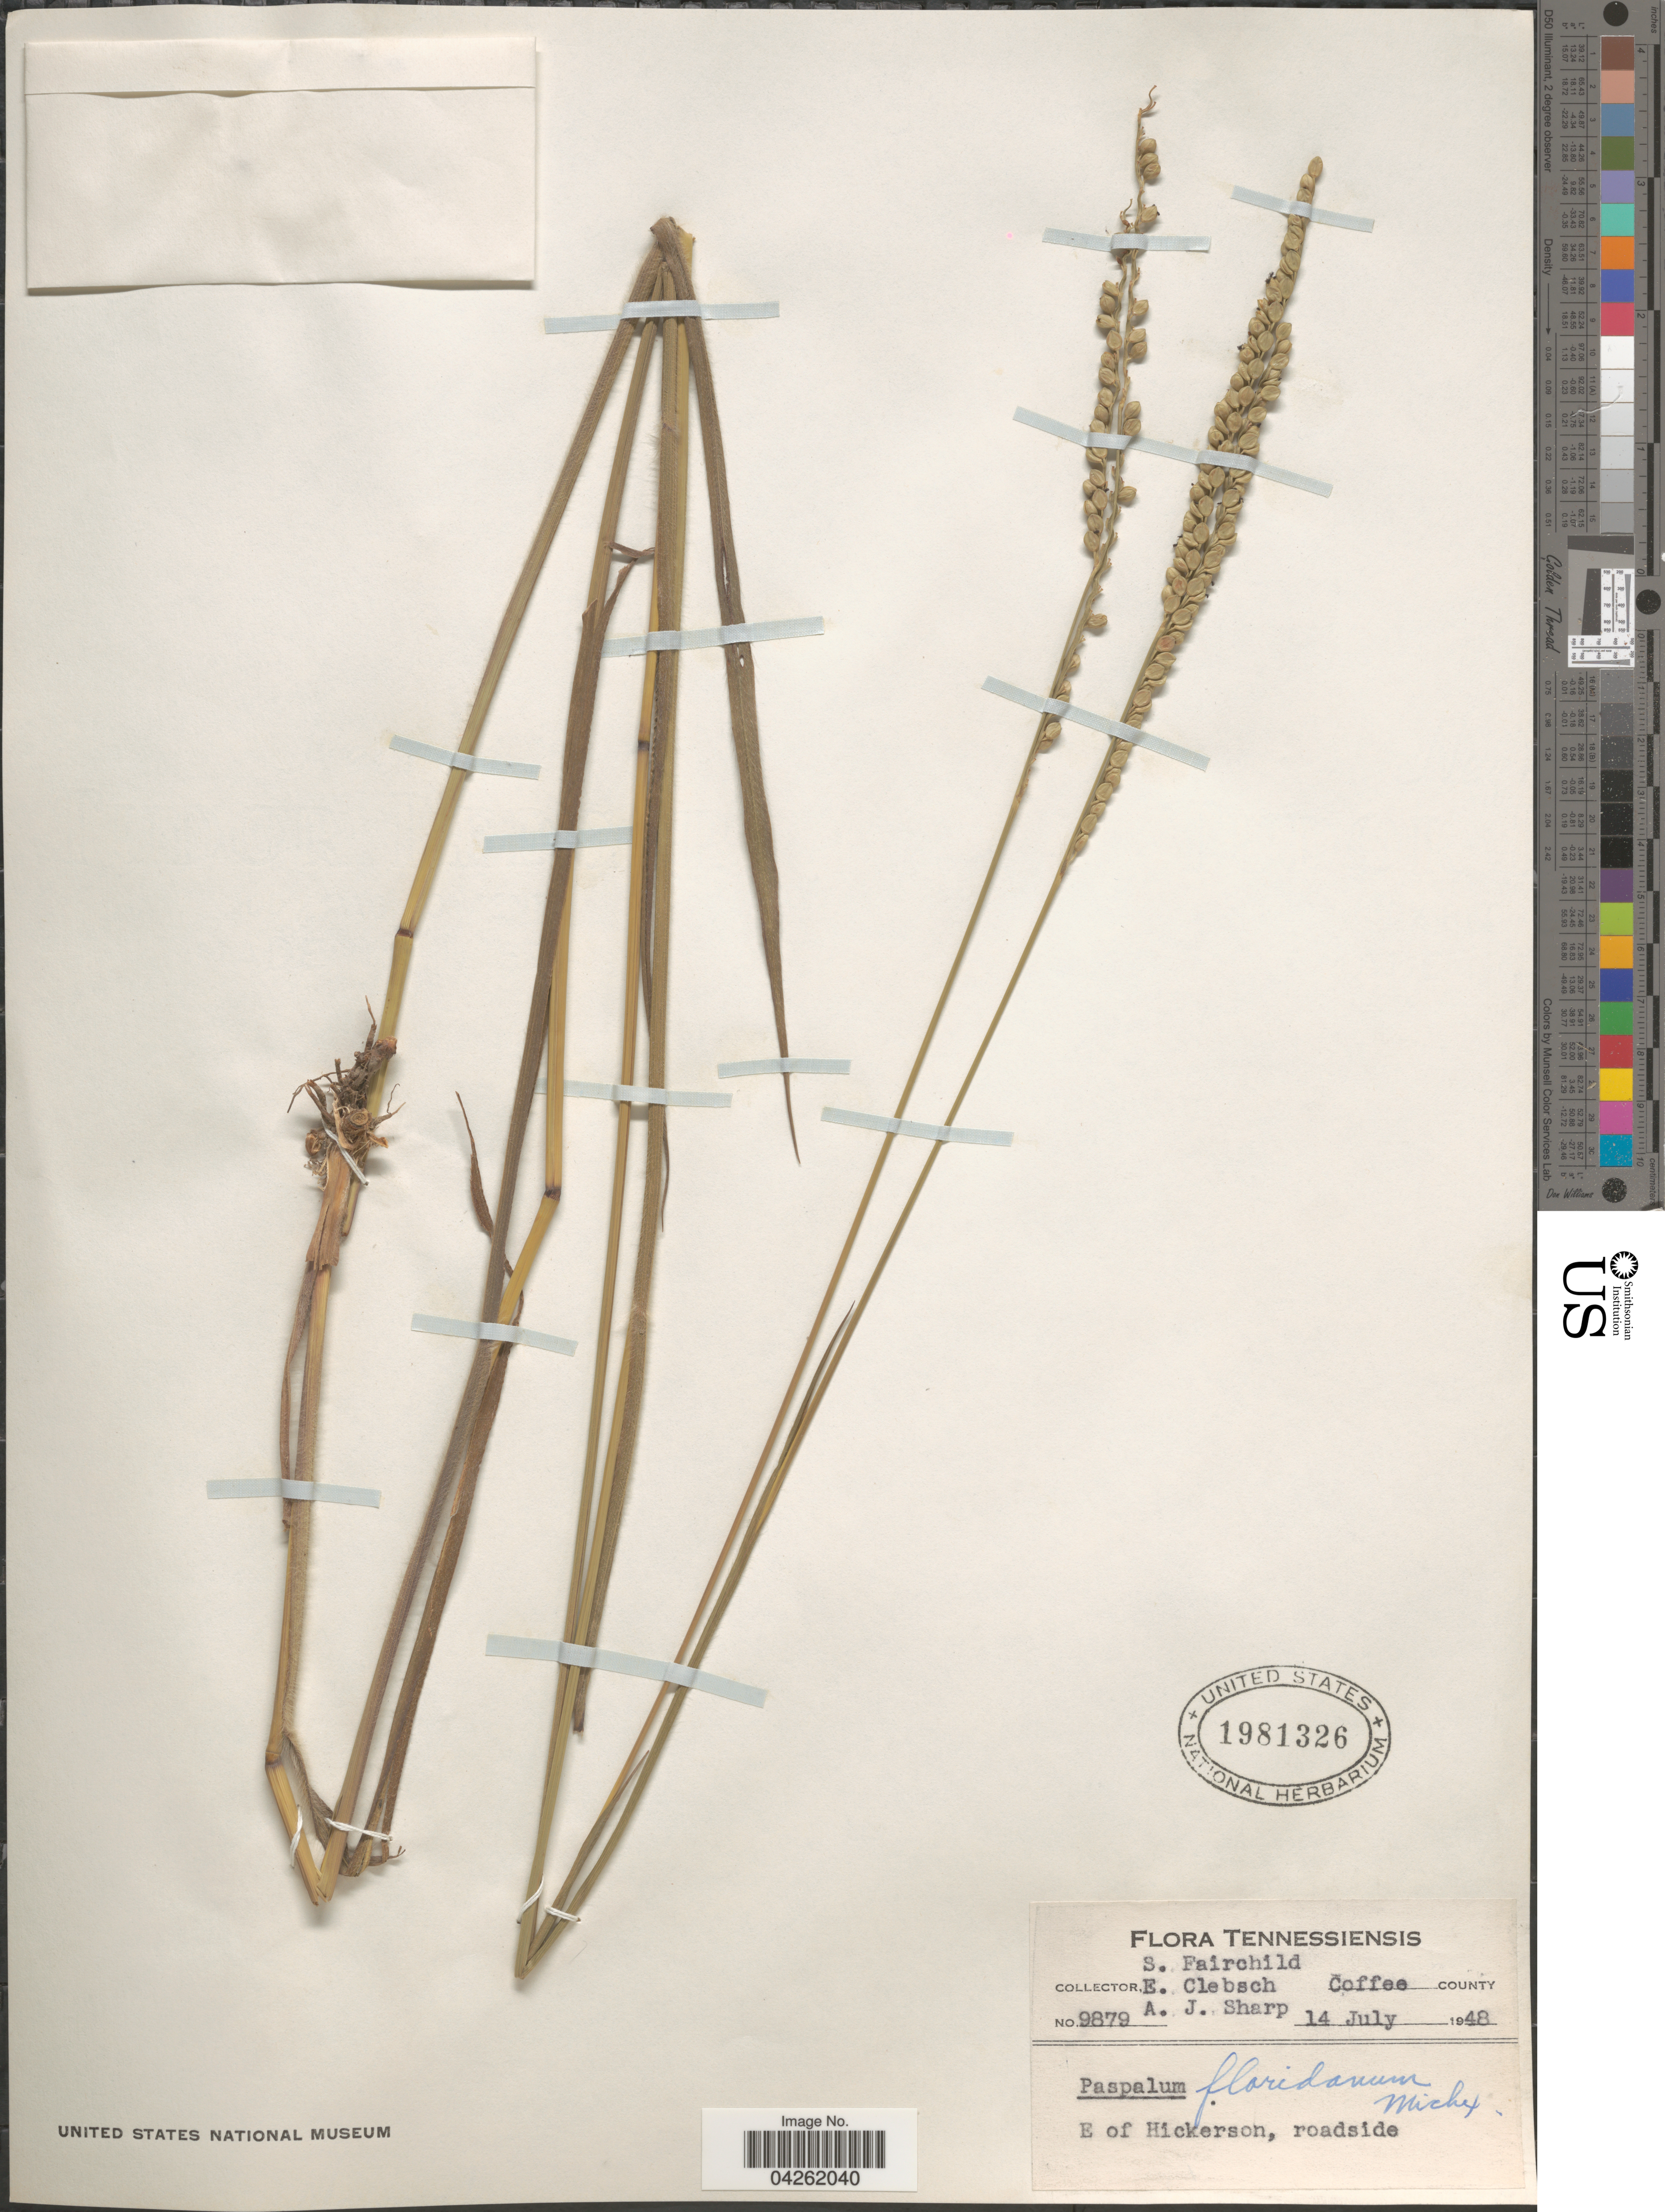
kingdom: Plantae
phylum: Tracheophyta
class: Liliopsida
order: Poales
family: Poaceae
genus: Paspalum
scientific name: Paspalum floridanum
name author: Michx.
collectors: S. Fairchild, E. Clebsch & A. J. Sharp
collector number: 9879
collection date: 1948-07-14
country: United States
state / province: Tennessee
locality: Tennessiensis. Coffee County. E of Hickerson, roadside.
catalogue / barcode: US 1981326